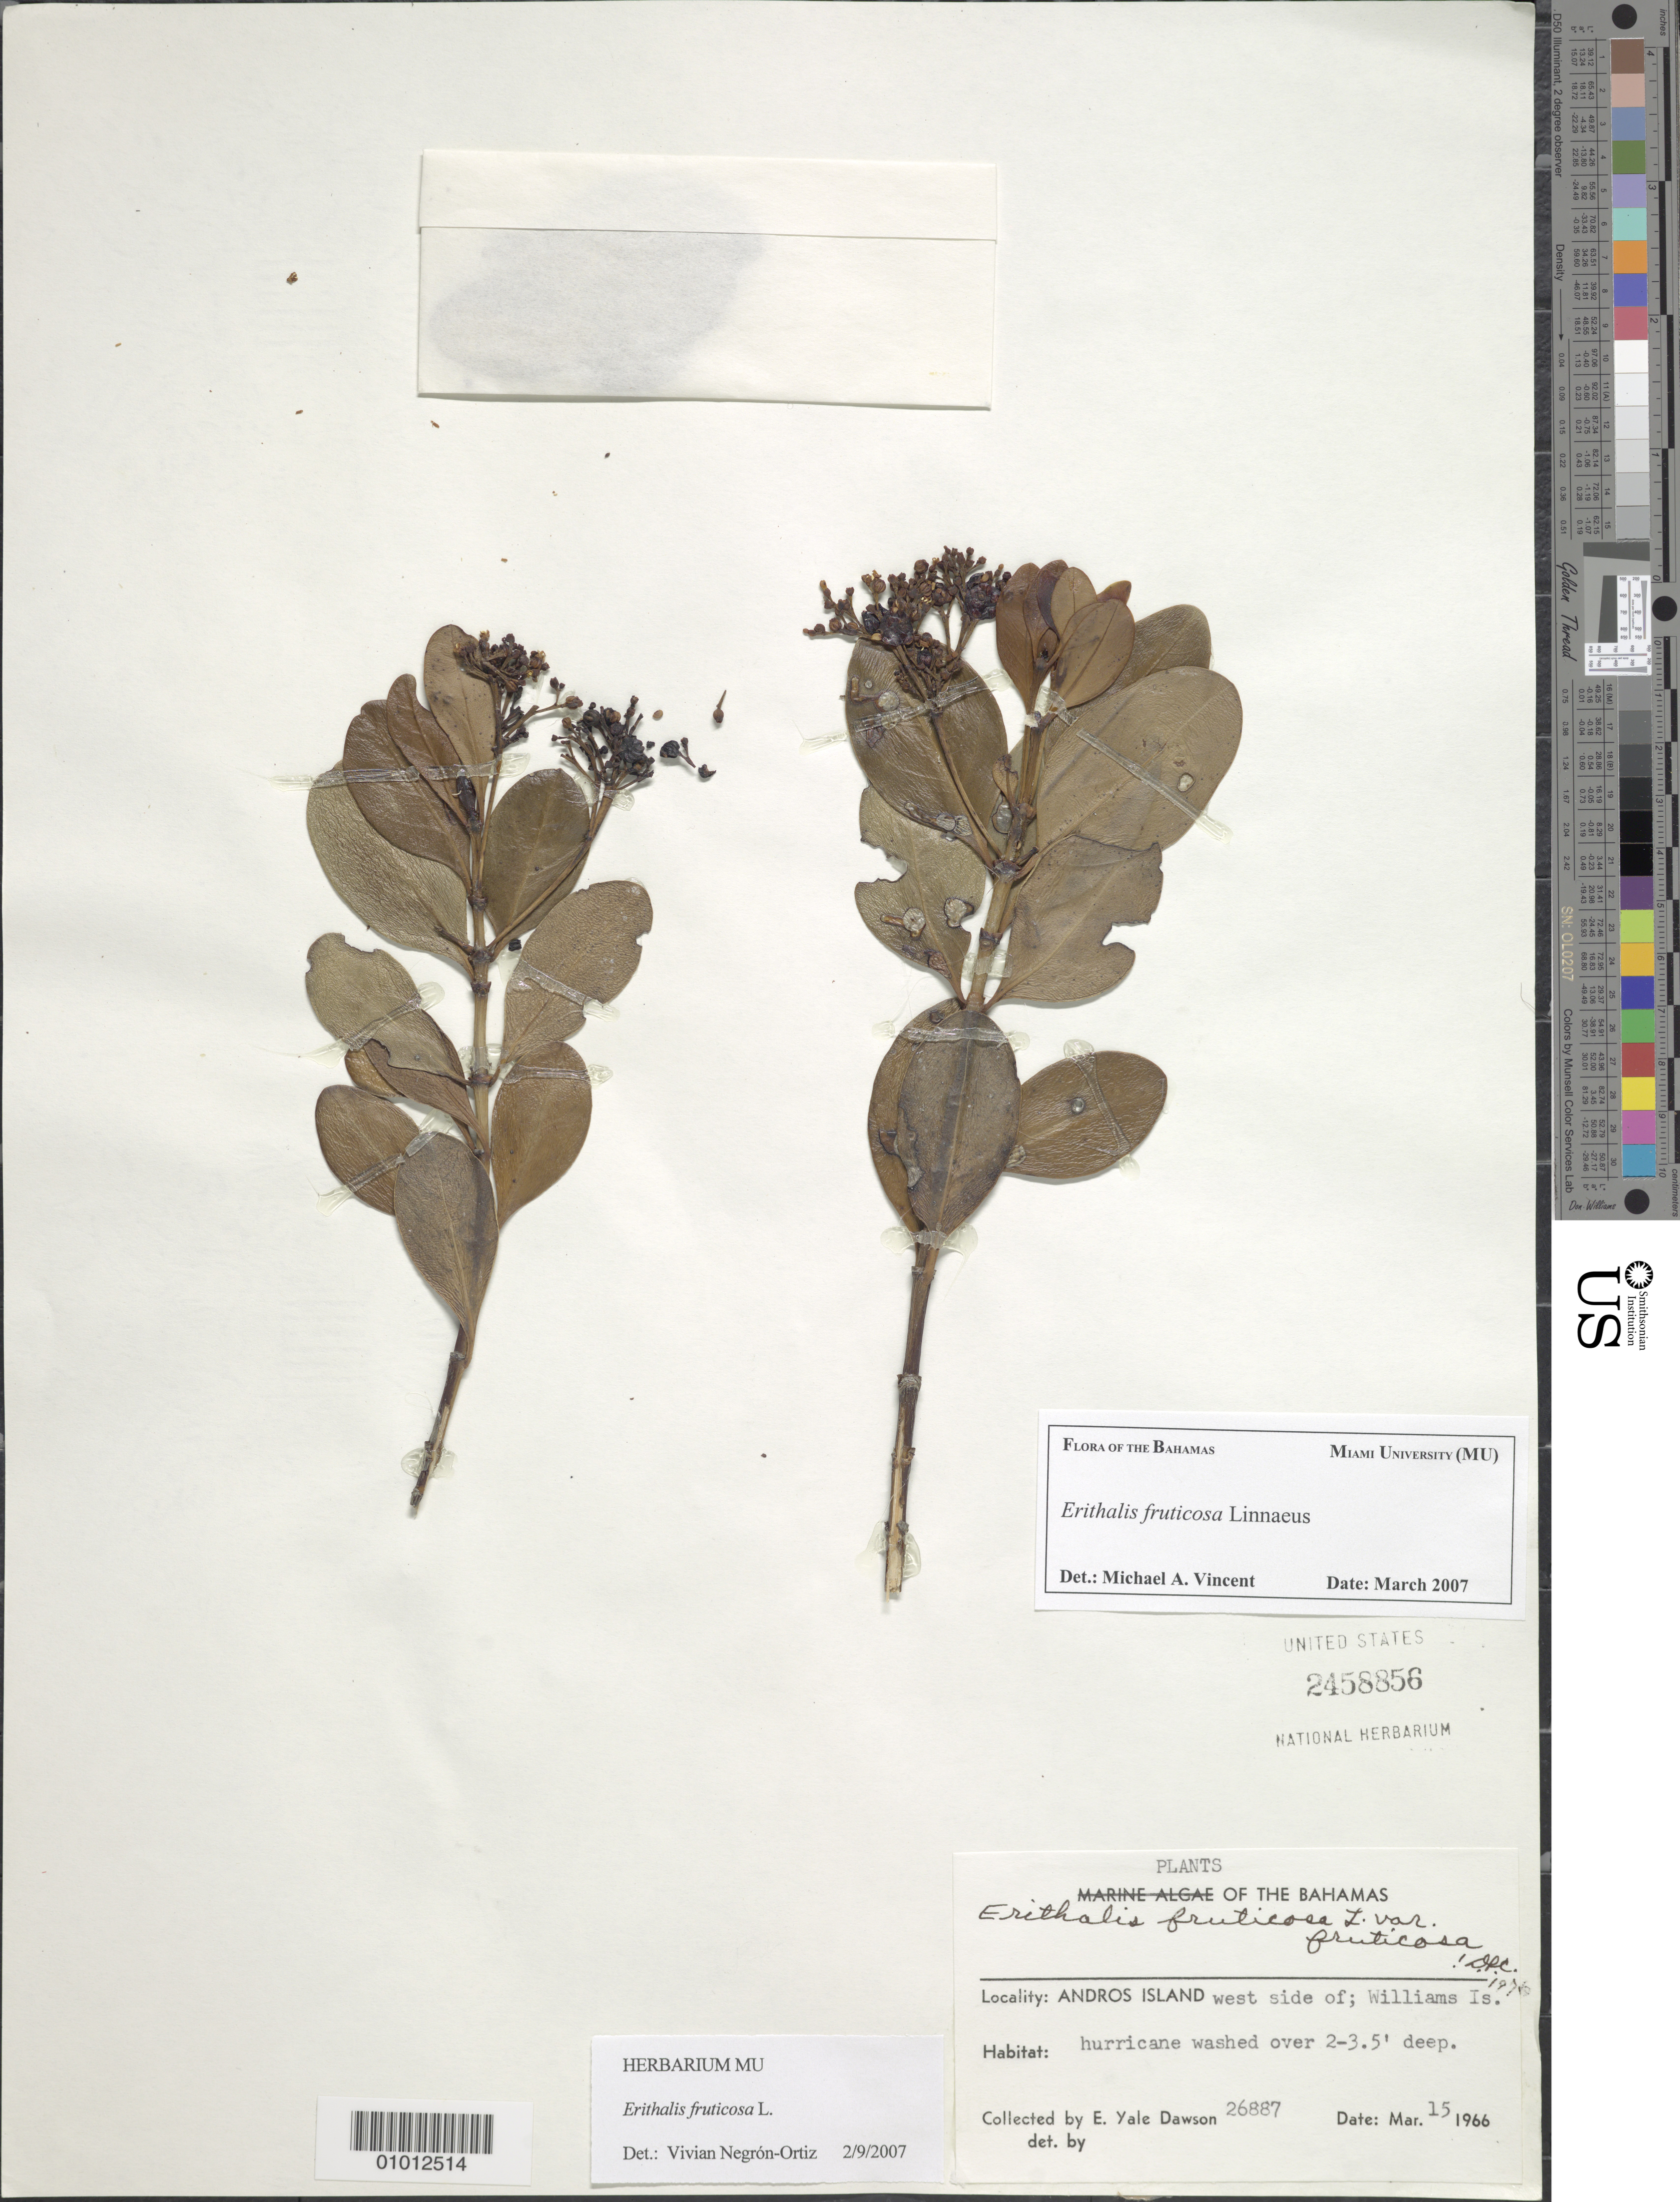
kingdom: Plantae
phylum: Tracheophyta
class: Magnoliopsida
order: Gentianales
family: Rubiaceae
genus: Erithalis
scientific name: Erithalis fruticosa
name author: L.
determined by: Vincent, M. A.; Negrón-Ortiz, V.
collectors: E. Y. Dawson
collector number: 26887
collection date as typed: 15 Mar 1966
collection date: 1966-03-15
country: Bahamas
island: Andros I.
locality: Williams Is.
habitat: Hurricane washed over 2-3.5 feet deep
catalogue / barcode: US 2458856